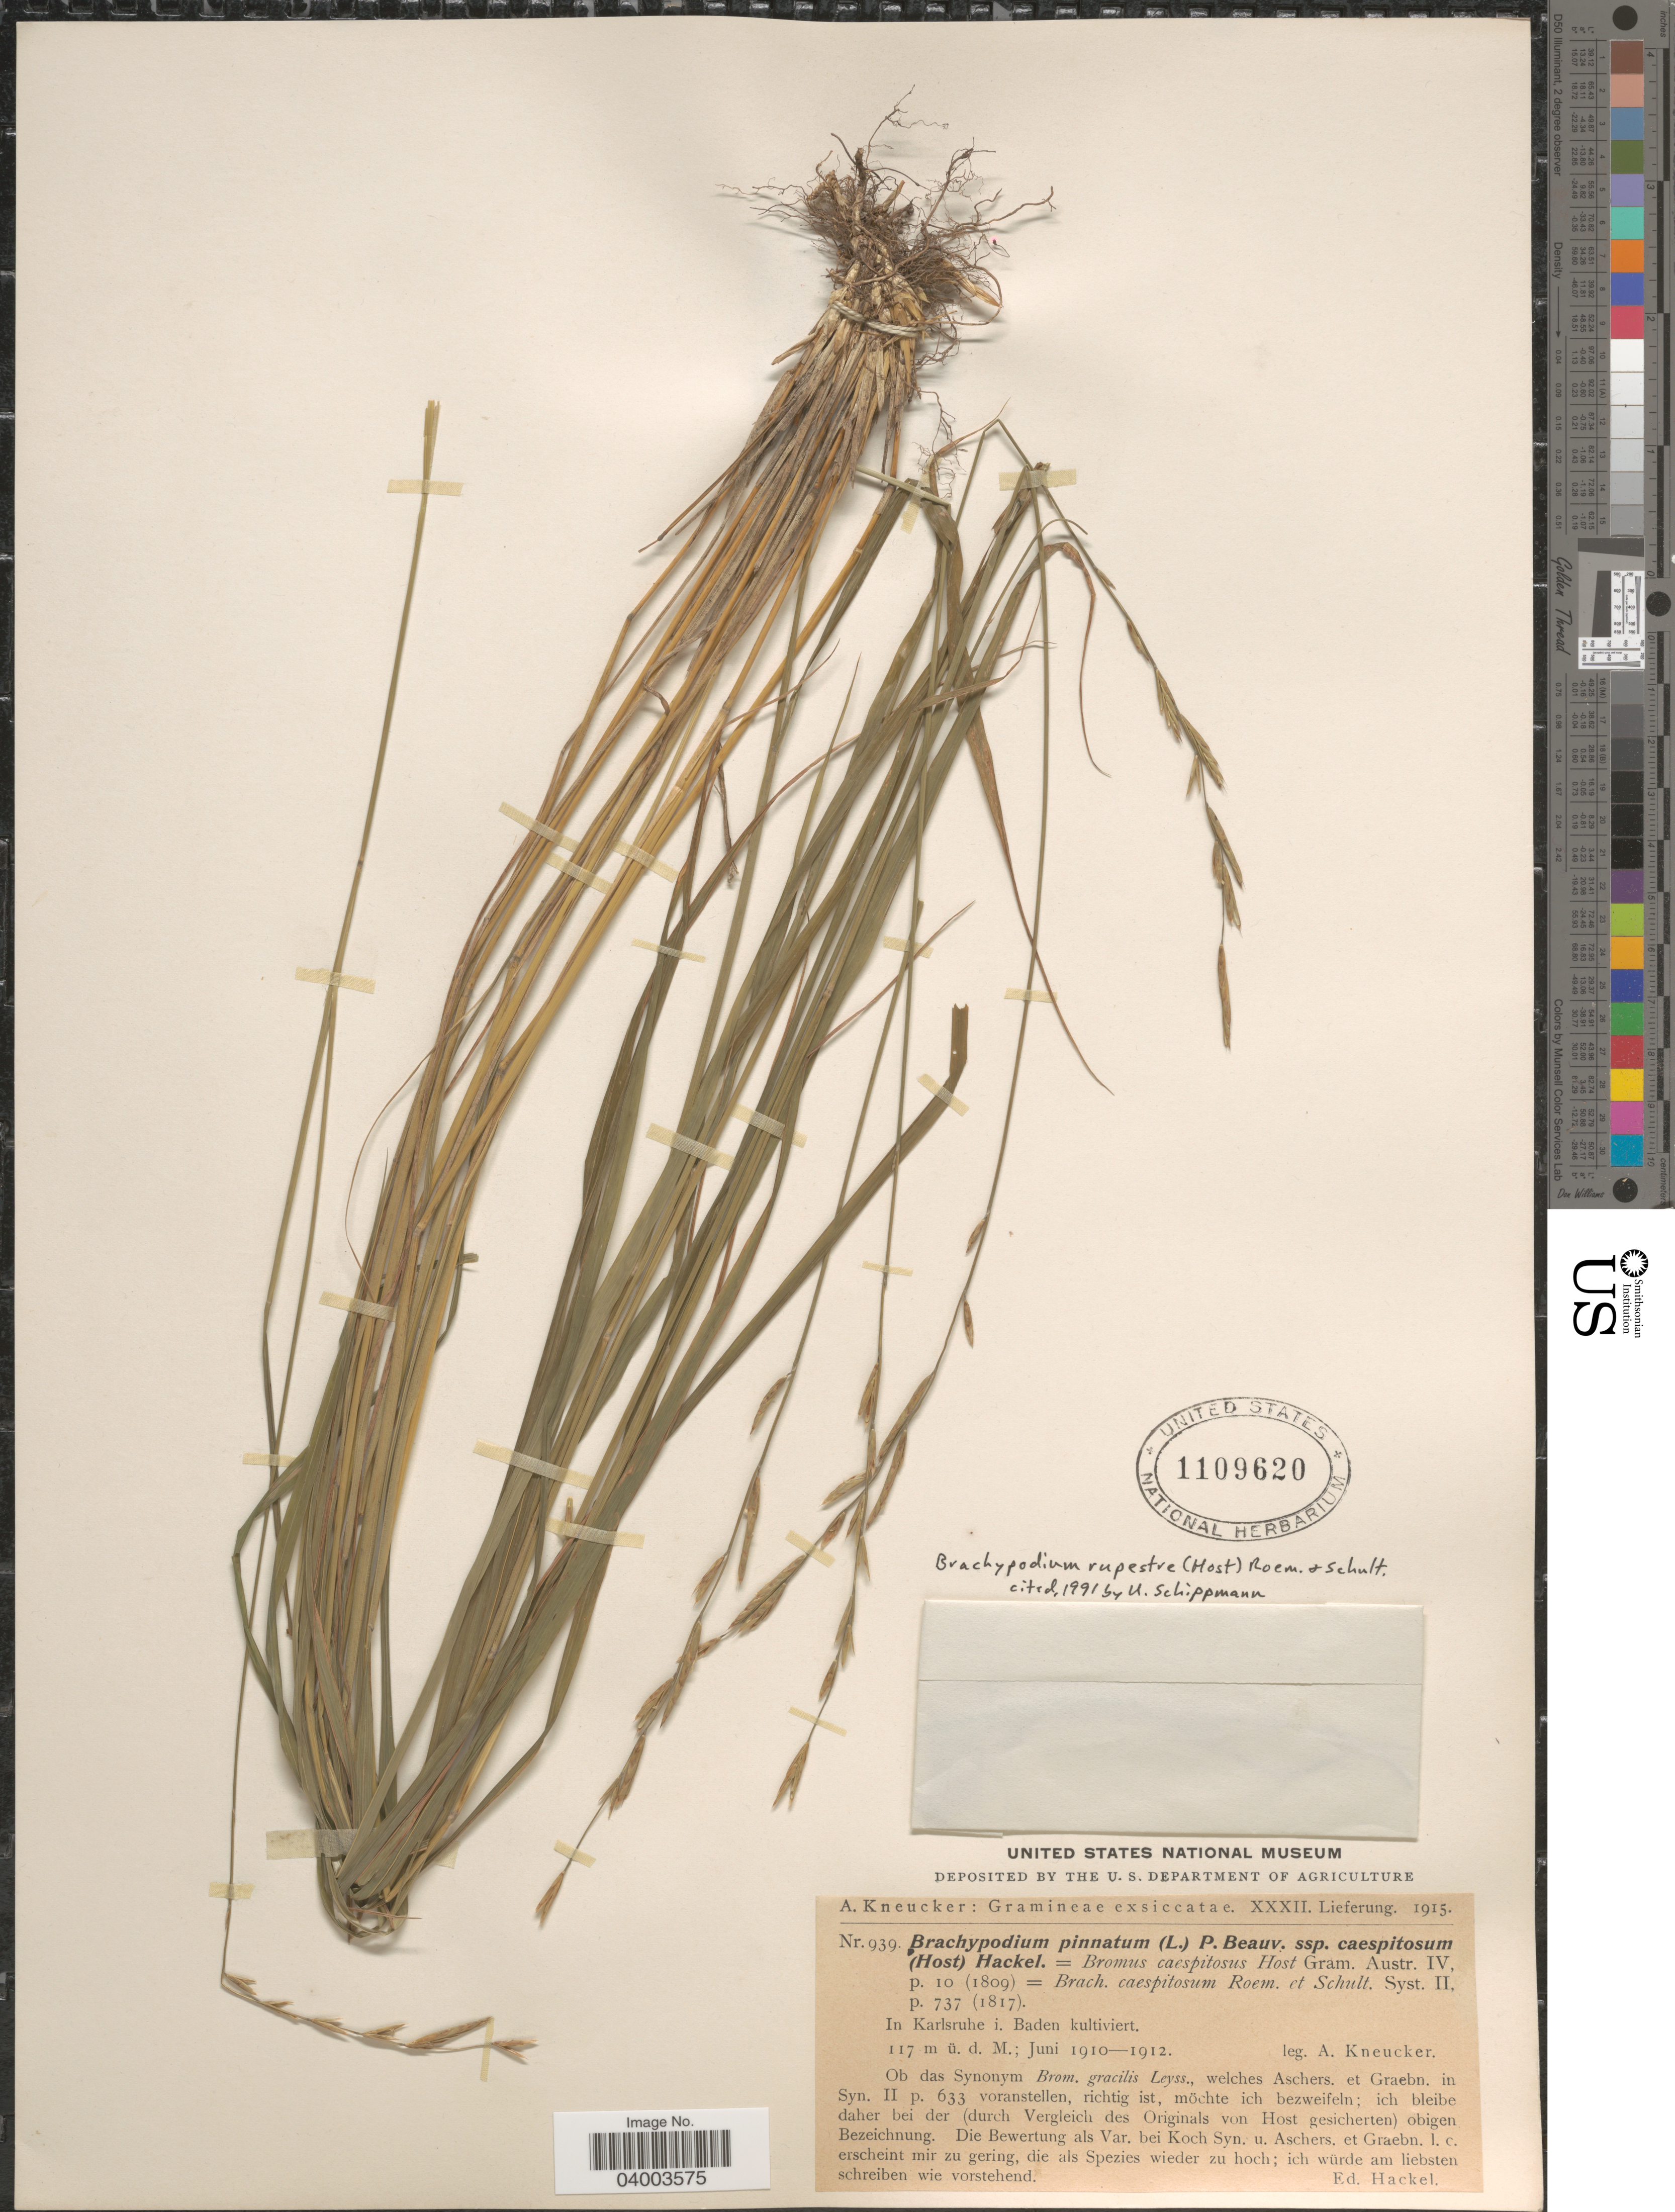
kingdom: Plantae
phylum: Tracheophyta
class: Liliopsida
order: Poales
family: Poaceae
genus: Brachypodium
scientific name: Brachypodium rupestre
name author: (Host) Roem. & Schult.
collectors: A. Kneucker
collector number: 939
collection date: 1910-06/1912-06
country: Germany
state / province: Baden-Württemberg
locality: In Karlsruhe i. Baden kultiviert.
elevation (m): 117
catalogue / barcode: US 1109620